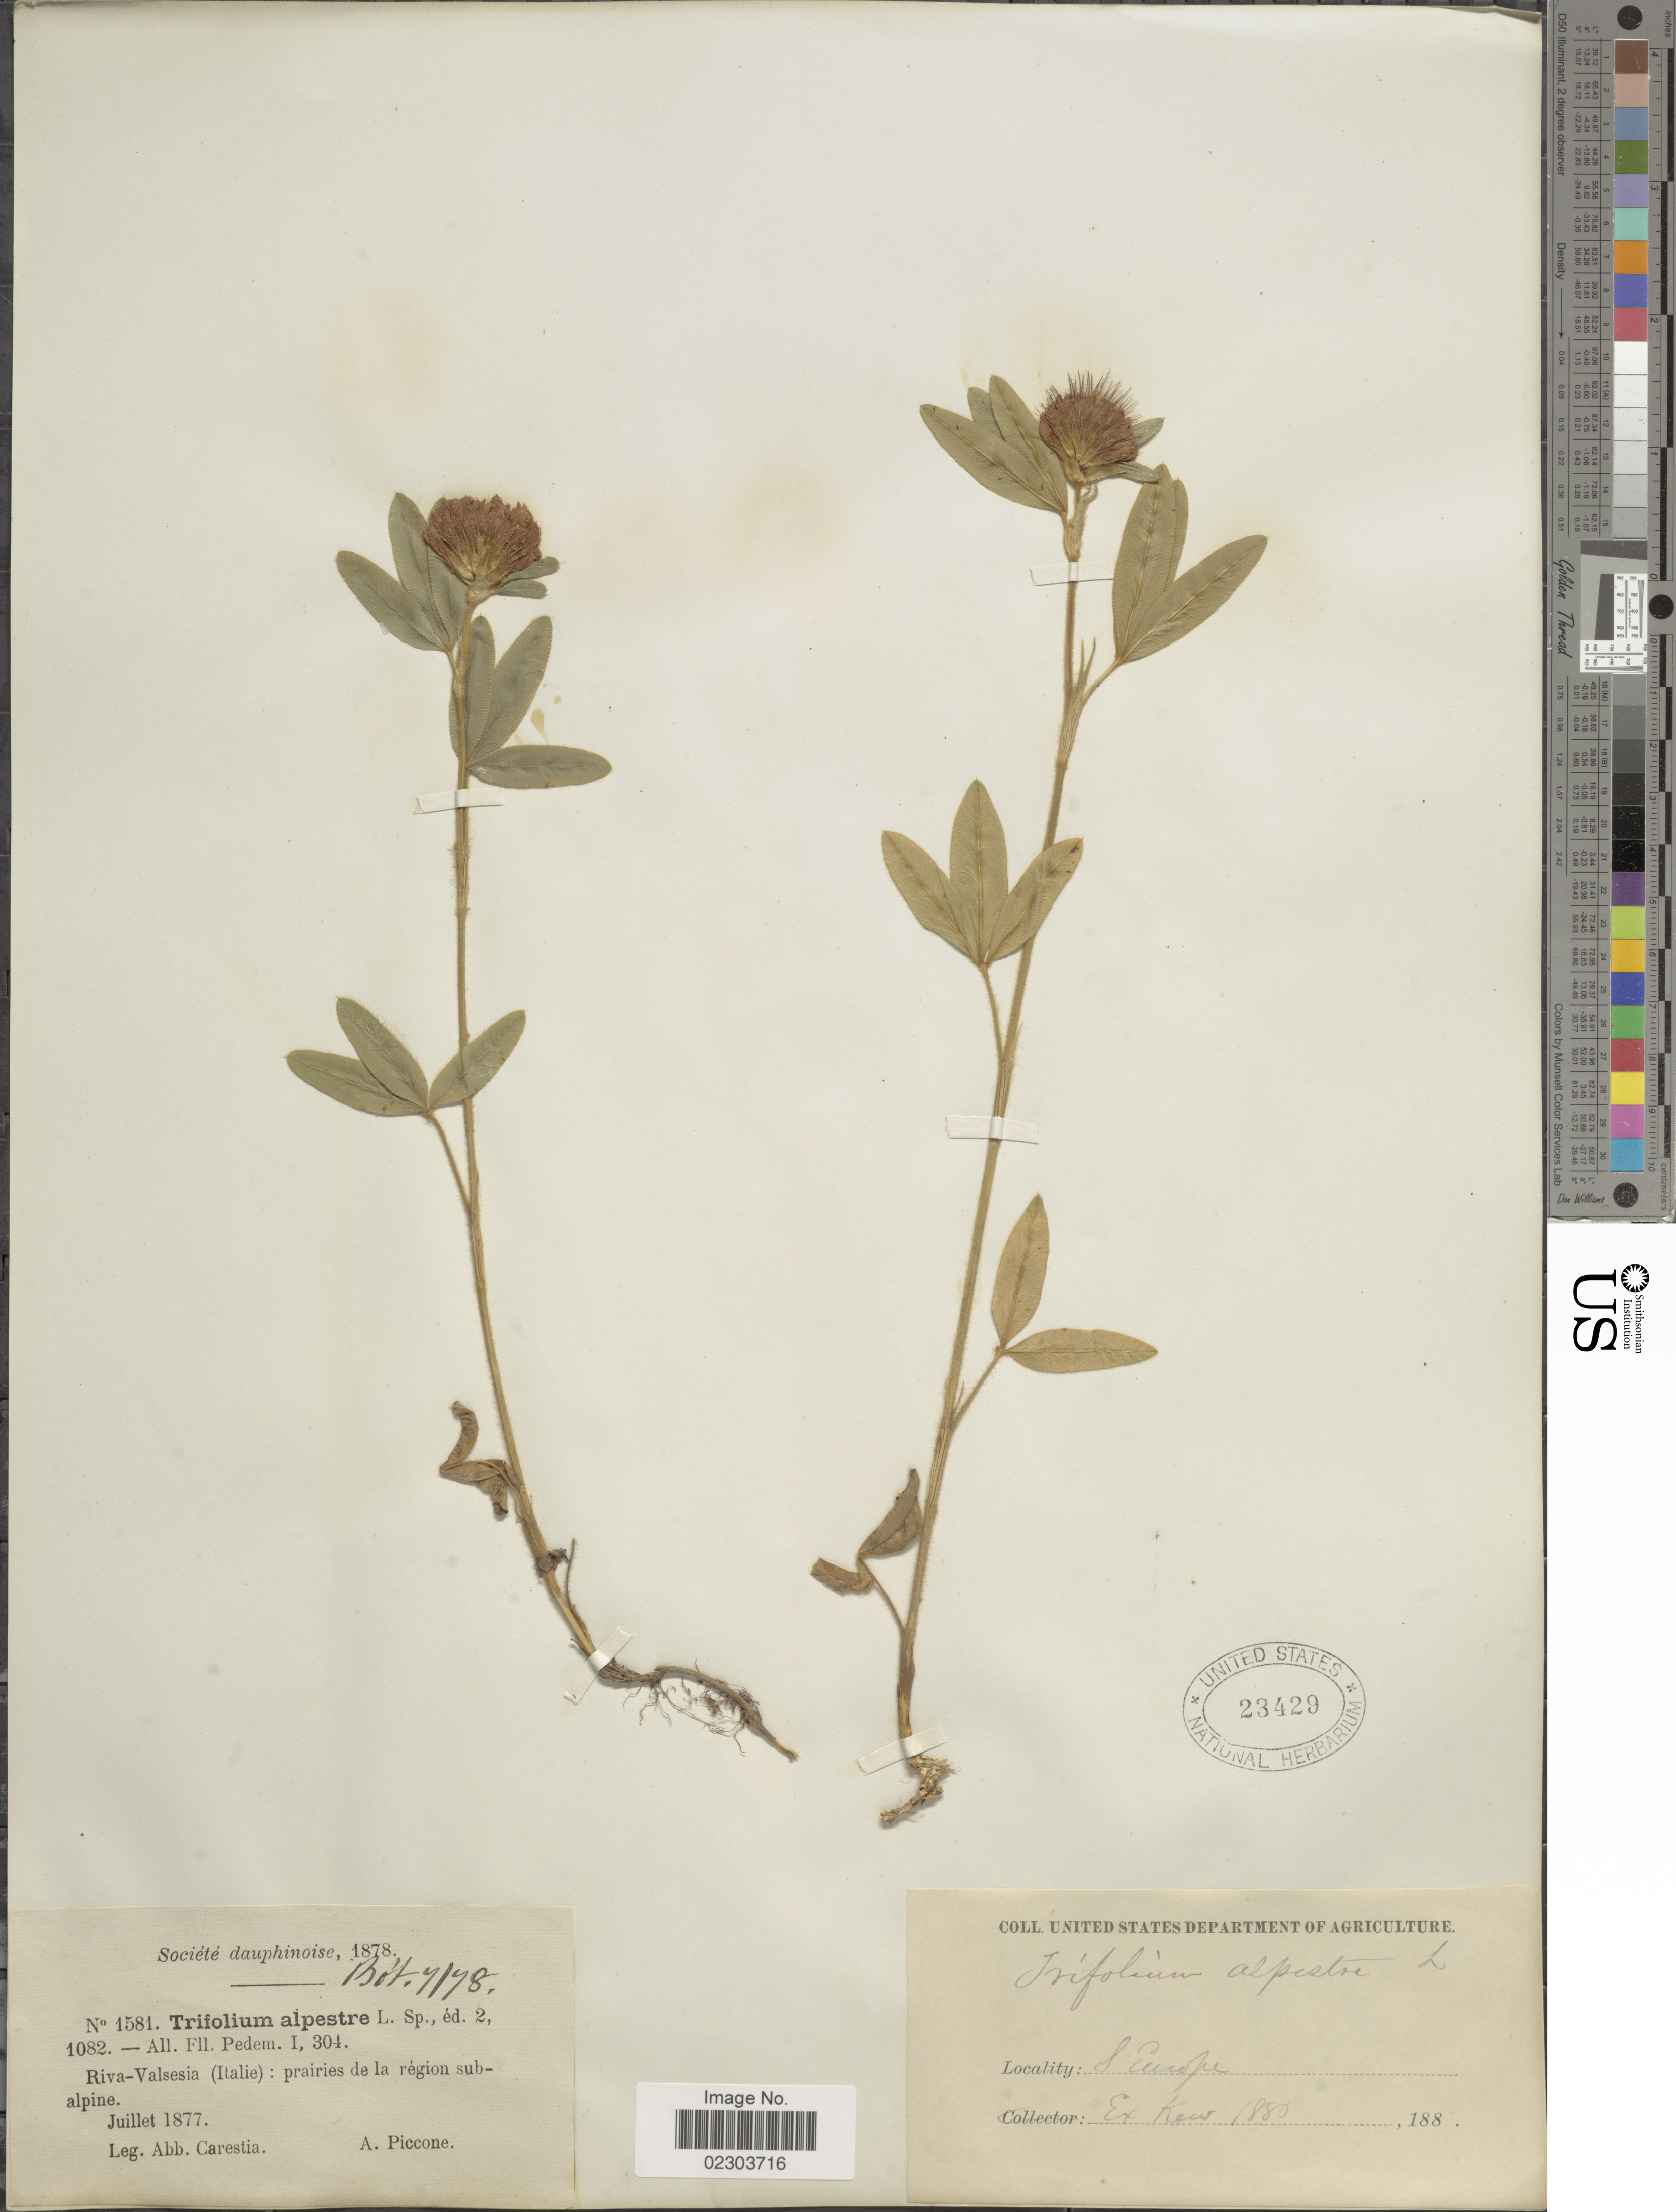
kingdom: Plantae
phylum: Tracheophyta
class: Magnoliopsida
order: Fabales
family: Fabaceae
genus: Trifolium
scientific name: Trifolium alpestre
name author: L.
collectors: A. Carestia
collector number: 1581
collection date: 1877-07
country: Italy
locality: Riva-Valsesia (Italie): prairies de la region sub-alpinem S, Europe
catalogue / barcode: US 23429